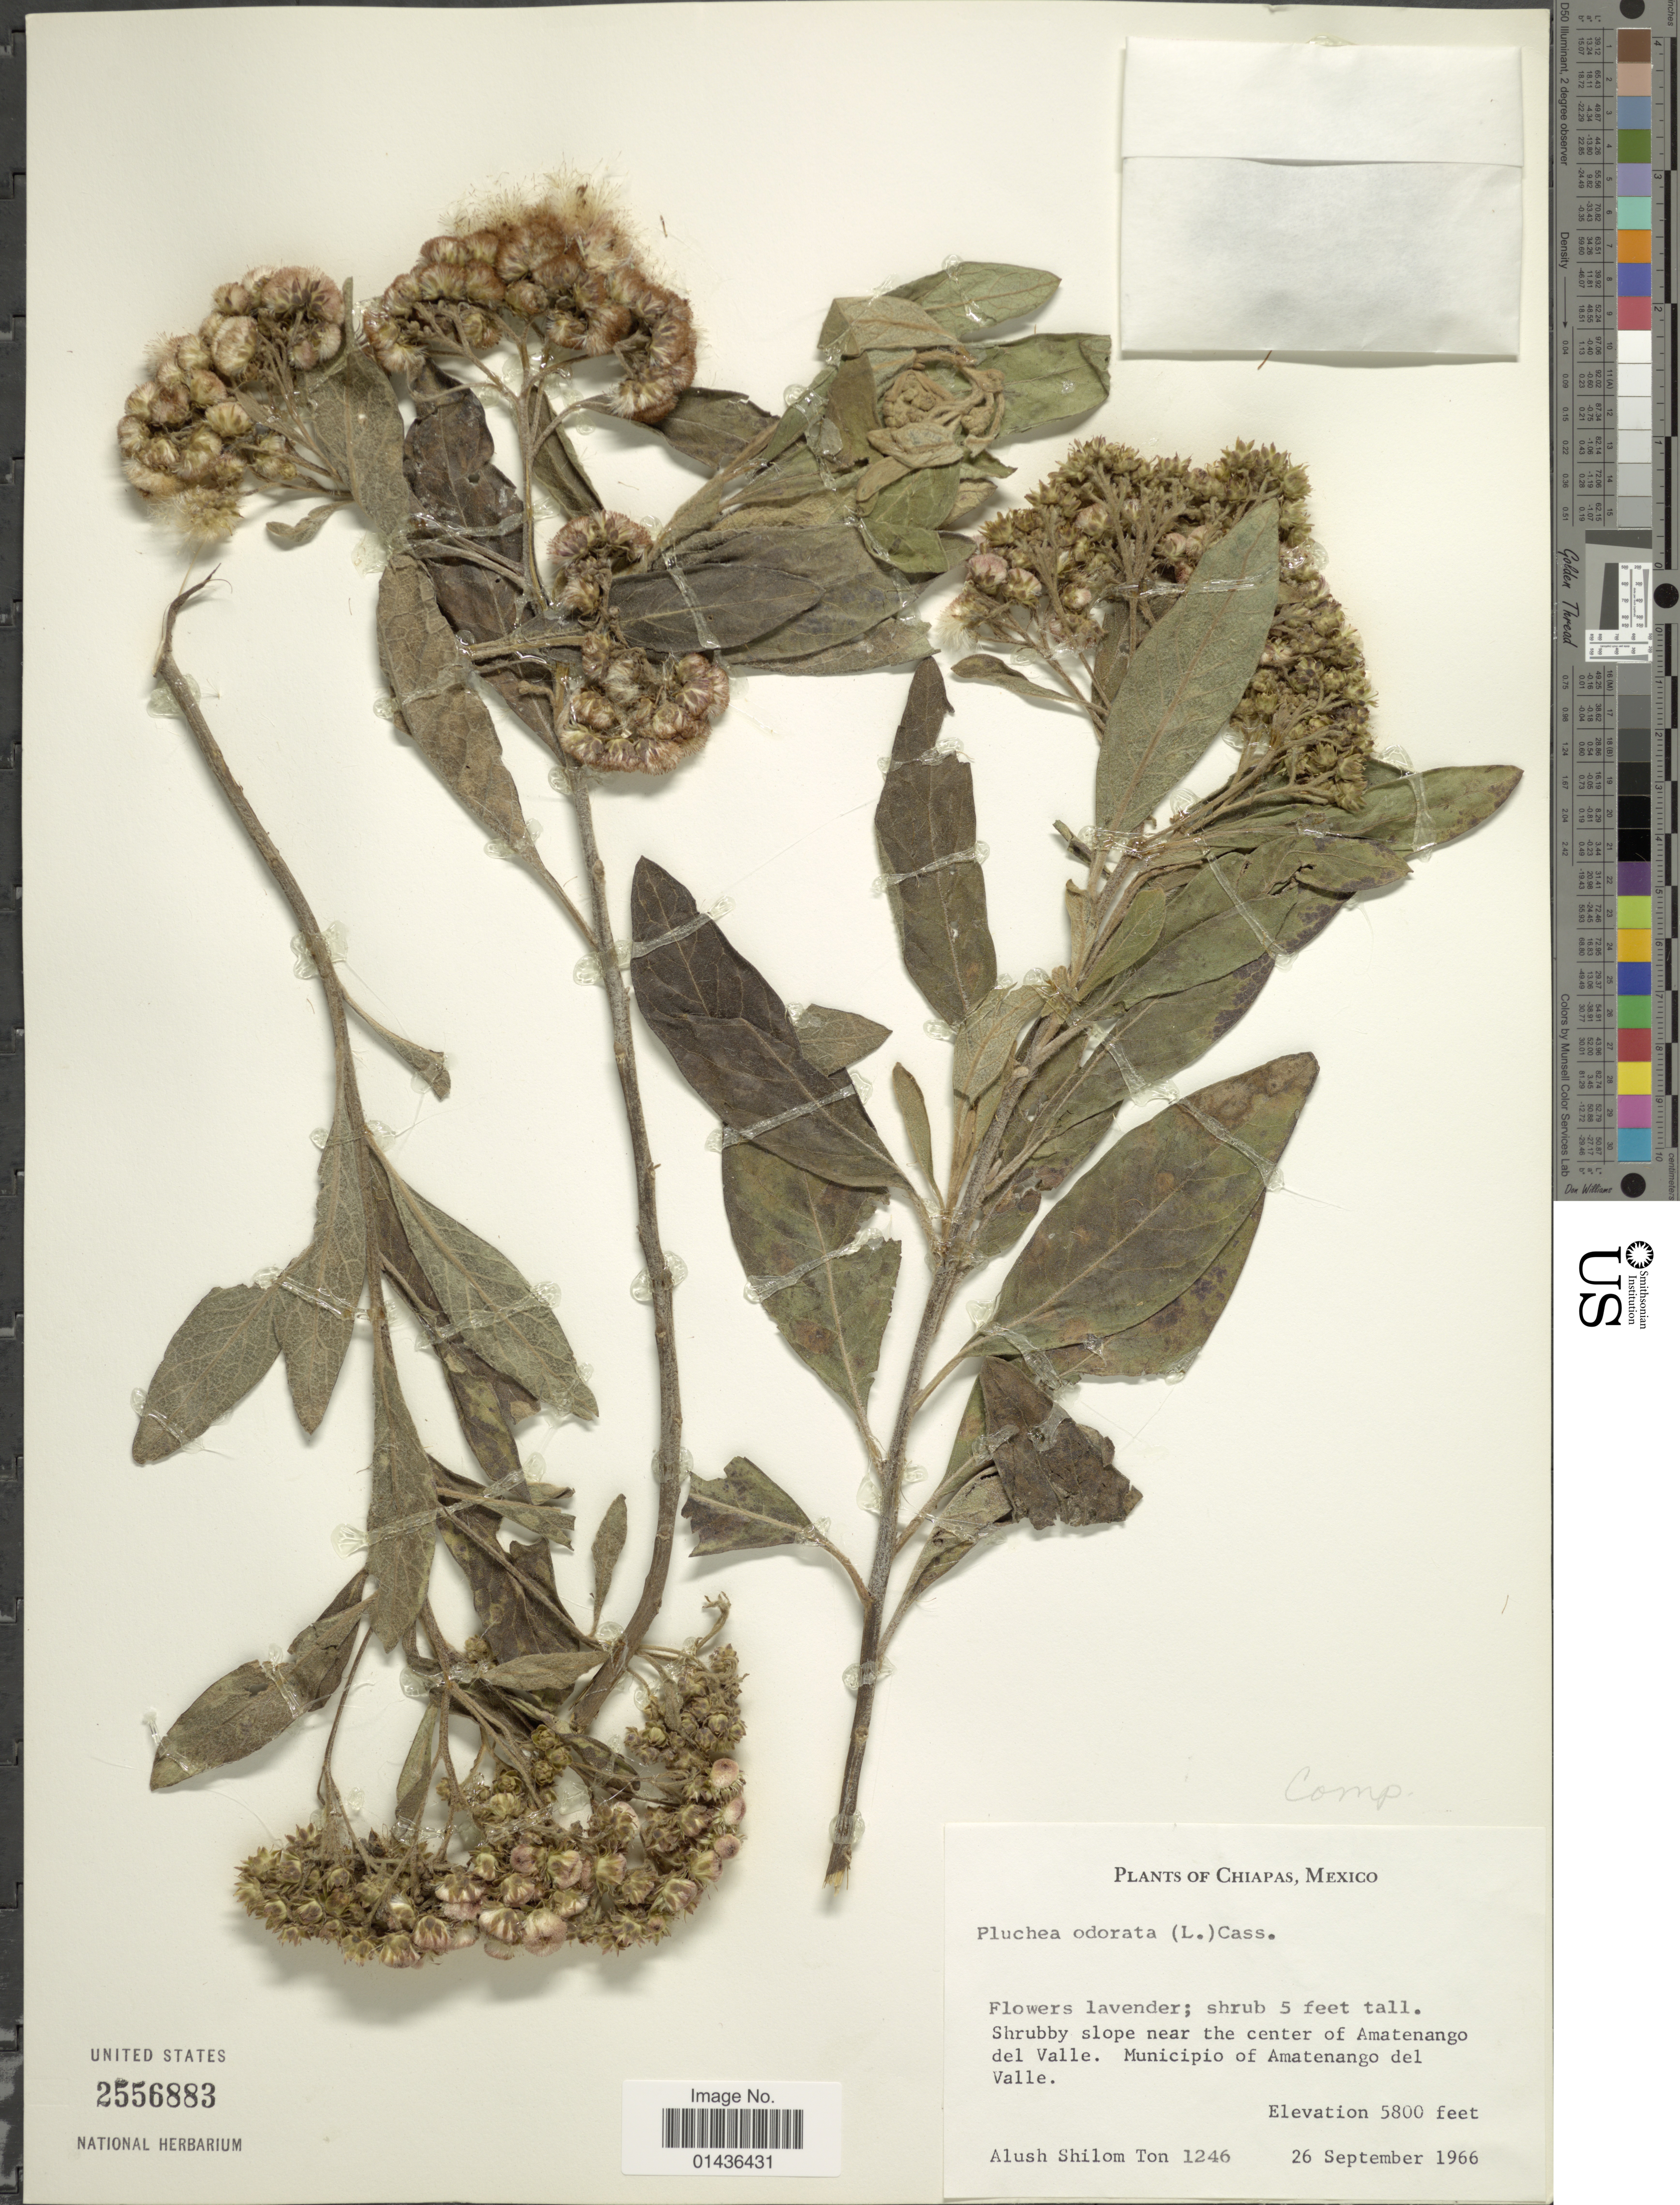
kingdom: Plantae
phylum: Tracheophyta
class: Magnoliopsida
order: Asterales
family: Asteraceae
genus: Pluchea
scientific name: Pluchea carolinensis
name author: (Jacq.) D. Don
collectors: A. M. Ton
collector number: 1246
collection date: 1966-09-26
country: Mexico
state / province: Chiapas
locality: Near the center of Amatenango del Valle, Municipio of Amatenango del Valle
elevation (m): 1768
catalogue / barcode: US 2556883